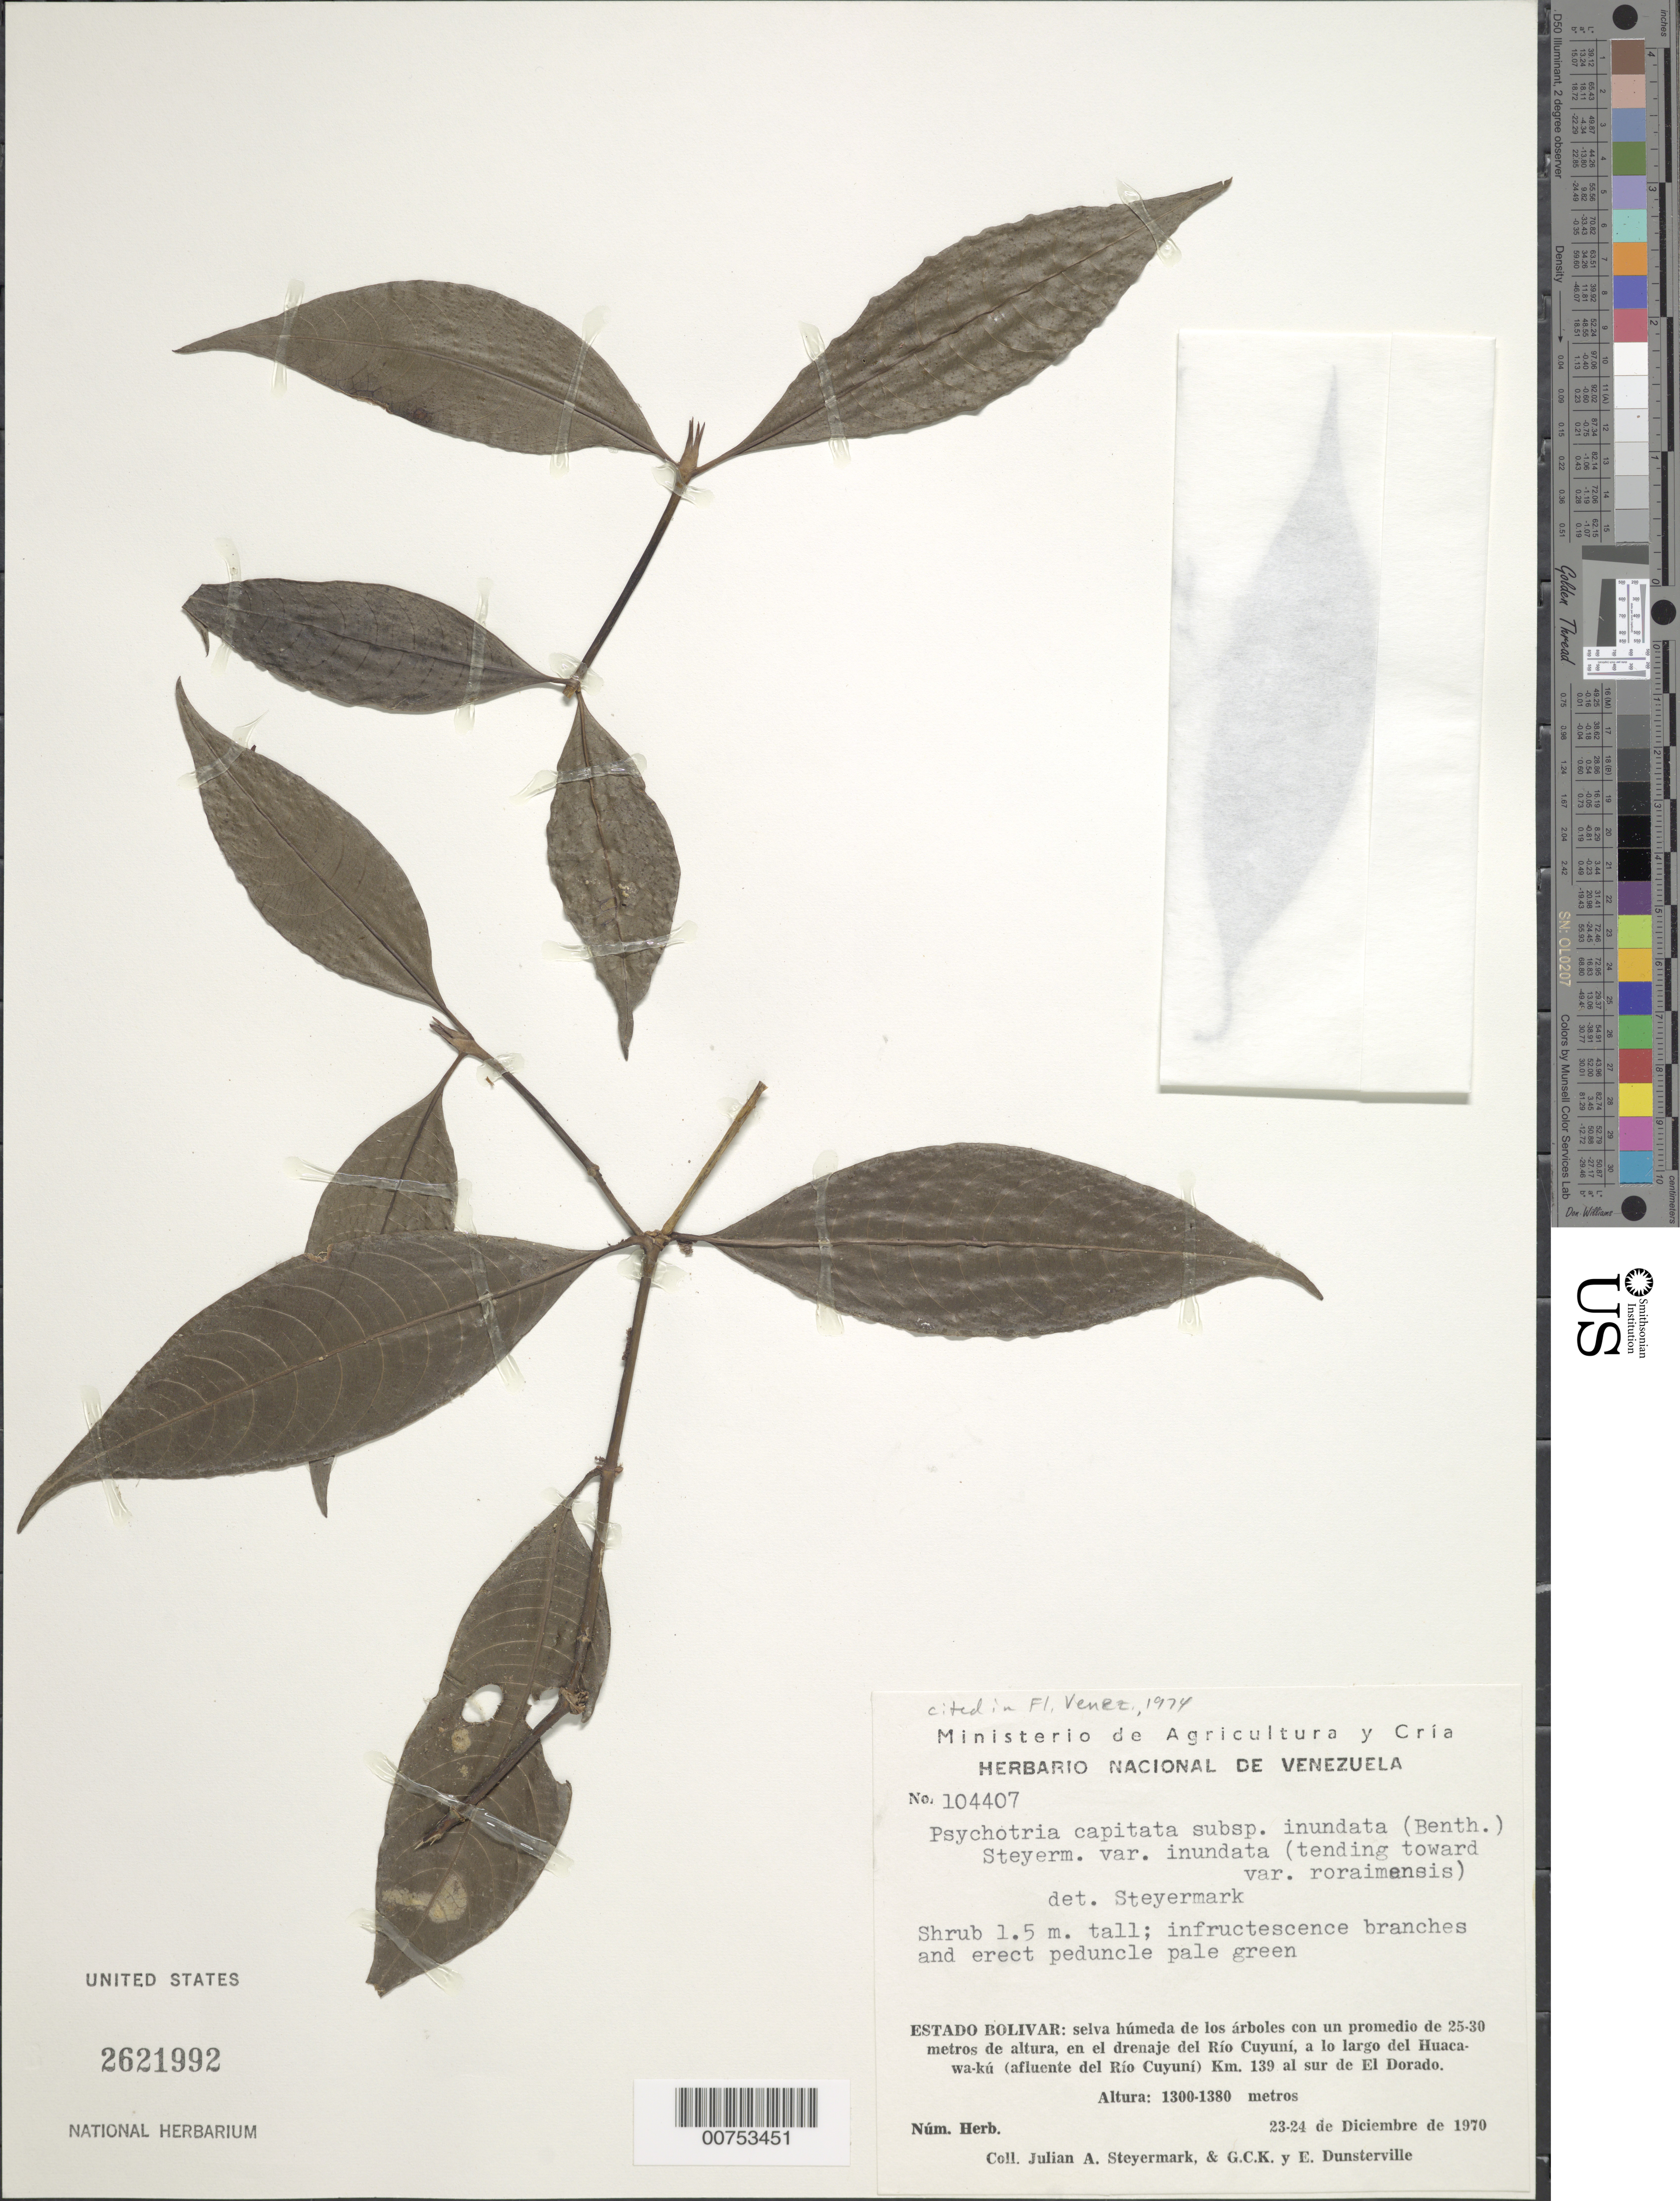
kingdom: Plantae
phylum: Tracheophyta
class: Magnoliopsida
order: Gentianales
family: Rubiaceae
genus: Psychotria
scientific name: Psychotria capitata var. inundata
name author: (Benth.) Steyerm.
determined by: Steyermark, Julian A., (VEN)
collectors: J. Steyermark, G. C. K. Dunsterville & E. Dunsterville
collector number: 104407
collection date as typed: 23-Dec-70 to 24-Dec-70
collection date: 1970-12-23/1970-12-24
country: Venezuela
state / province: Bolívar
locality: Río Cuyuni drainage, Huacawa-kú (afluente del Río Cuyuni), S of El Dorado, km 139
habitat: Selva húmeda de los arboles con un promedio de 25-30m de alt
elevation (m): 1300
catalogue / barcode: US 2621992